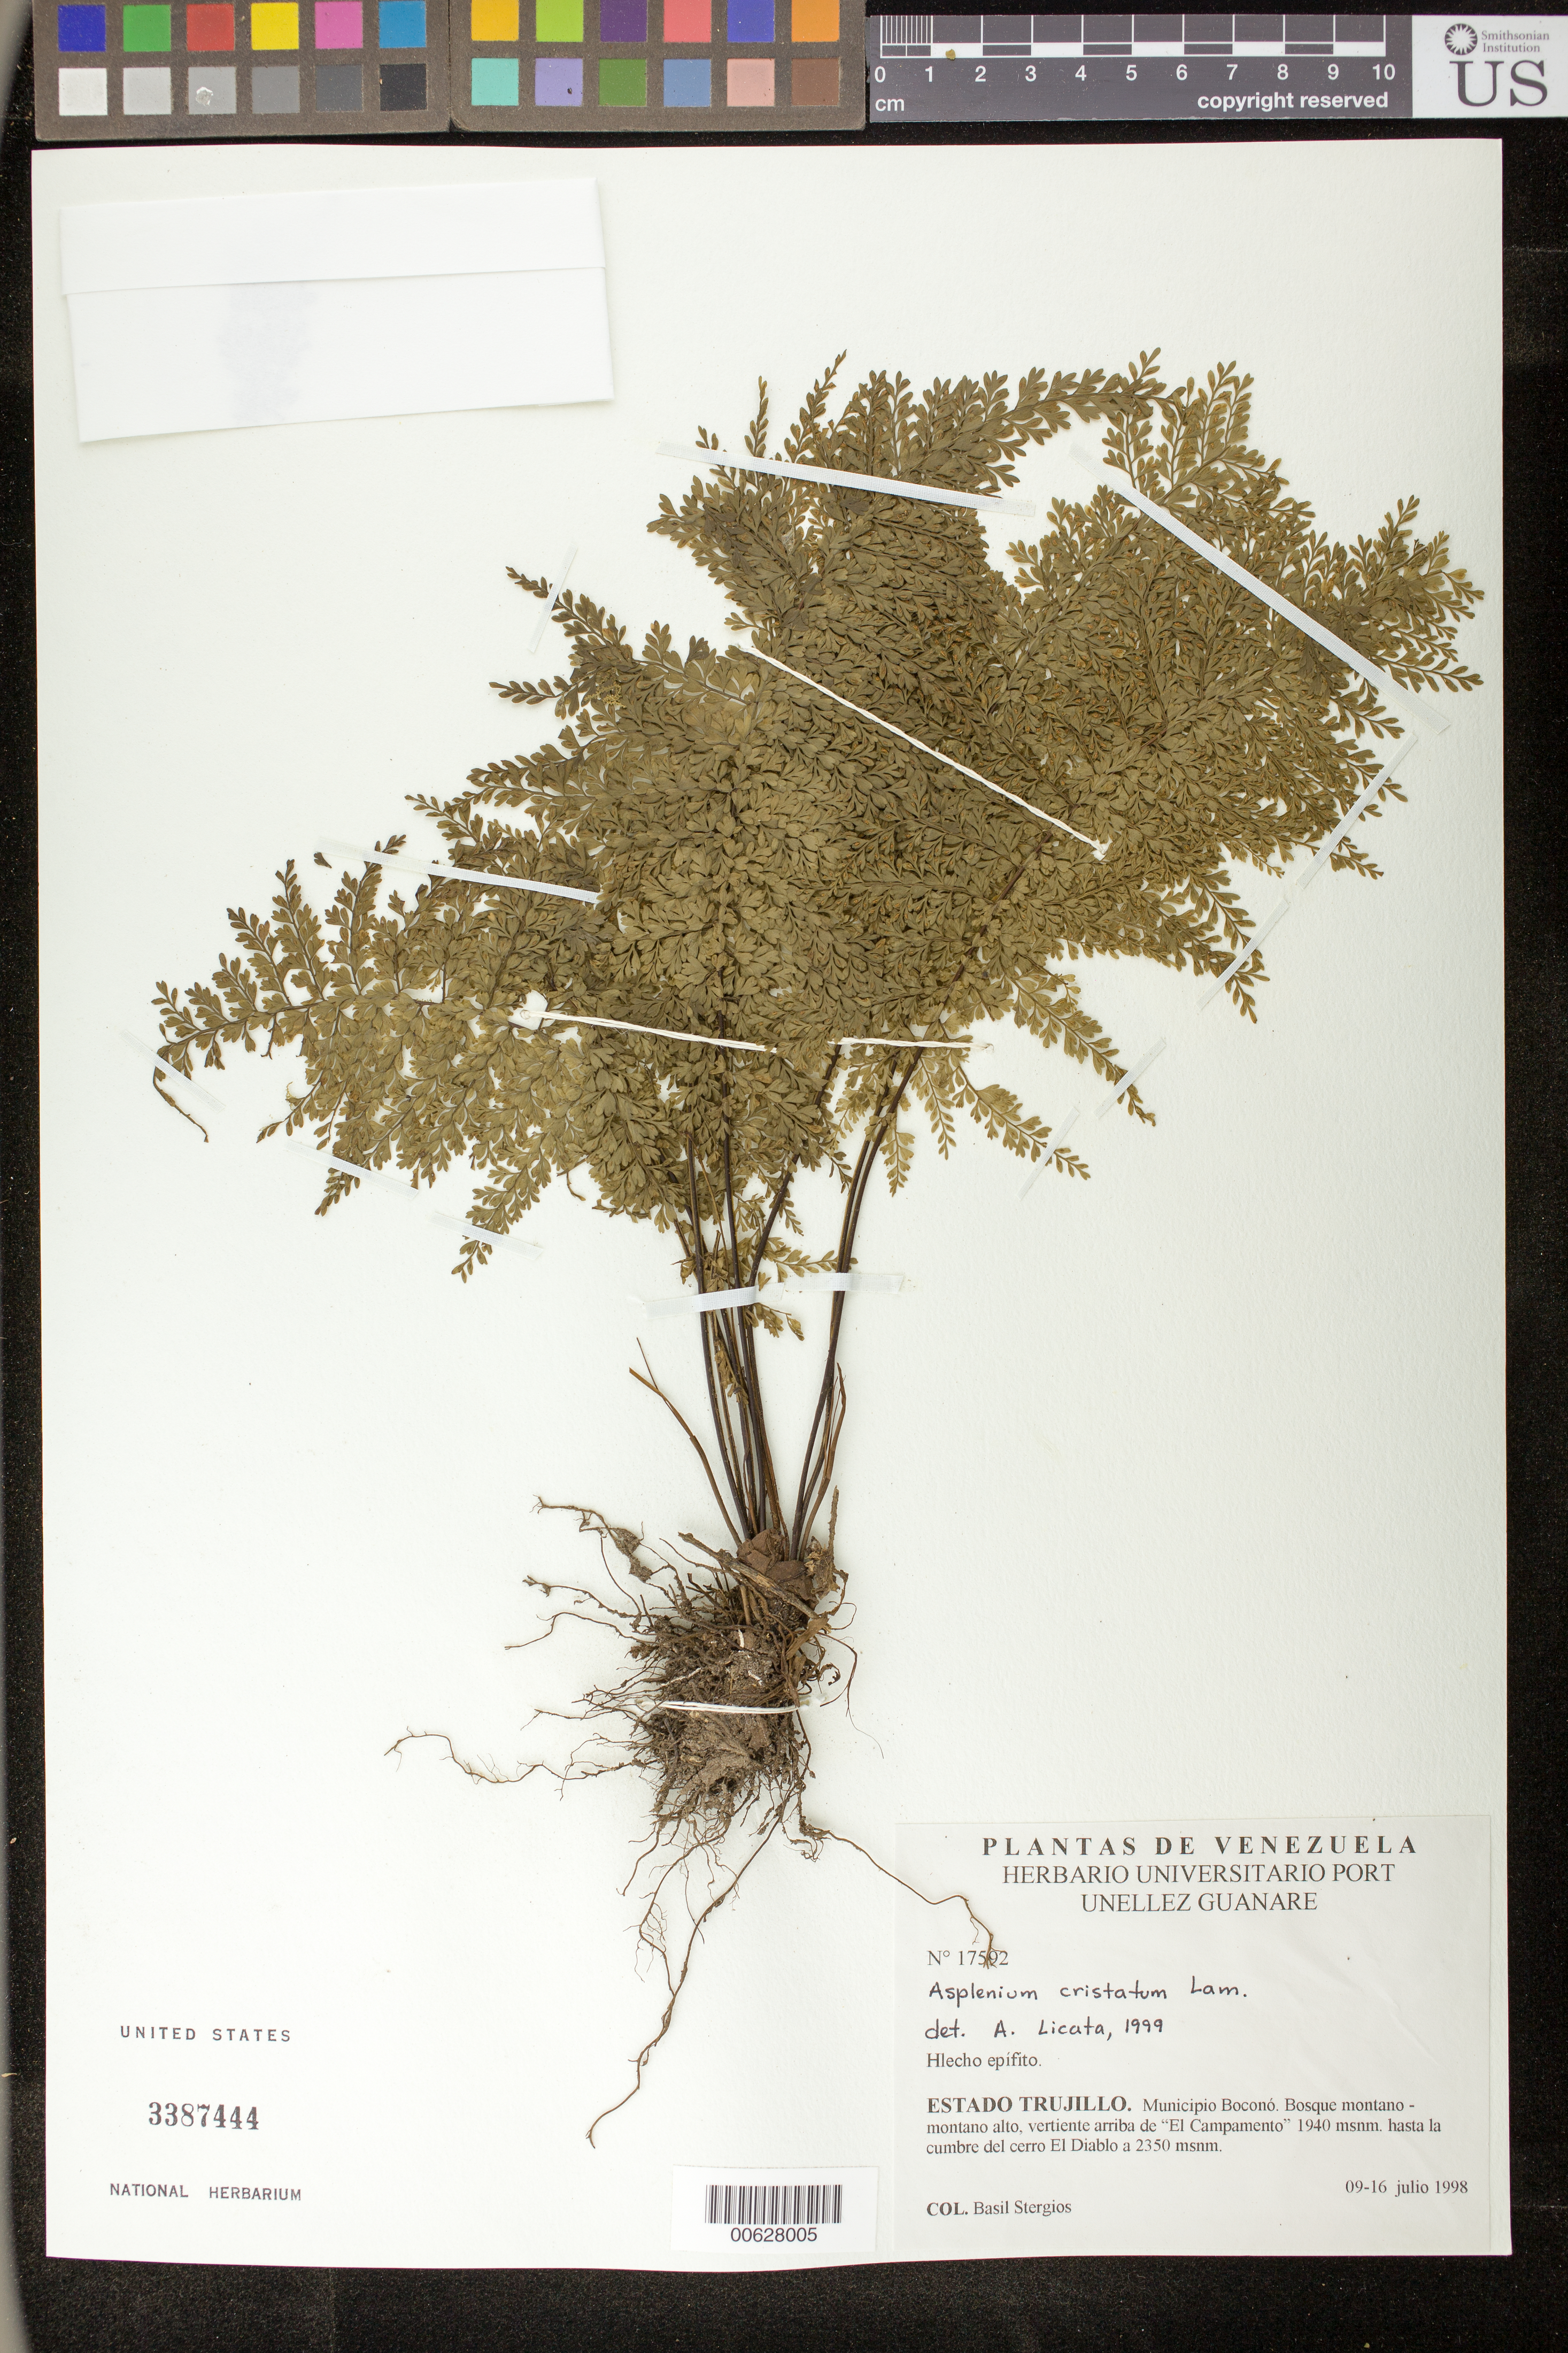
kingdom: Plantae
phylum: Tracheophyta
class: Polypodiopsida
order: Polypodiales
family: Aspleniaceae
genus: Asplenium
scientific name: Asplenium cristatum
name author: Lam.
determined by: Licata, A., (PORT), Univ. Nac. Exp. de los Llanos Ezequiel Zamora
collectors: B. G. Stergios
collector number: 17592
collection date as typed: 09 Jul 1998 to 16 Jul 1998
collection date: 1998-07-09/1998-07-16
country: Venezuela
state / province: Trujillo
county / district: Boconó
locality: Vertiente arriba de El Campamento 1940 m hasta la cumbre del cerro El Diablo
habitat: Bosque mantano - montano alto.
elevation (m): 1940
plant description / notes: PORT, UC, US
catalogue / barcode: US 3387444